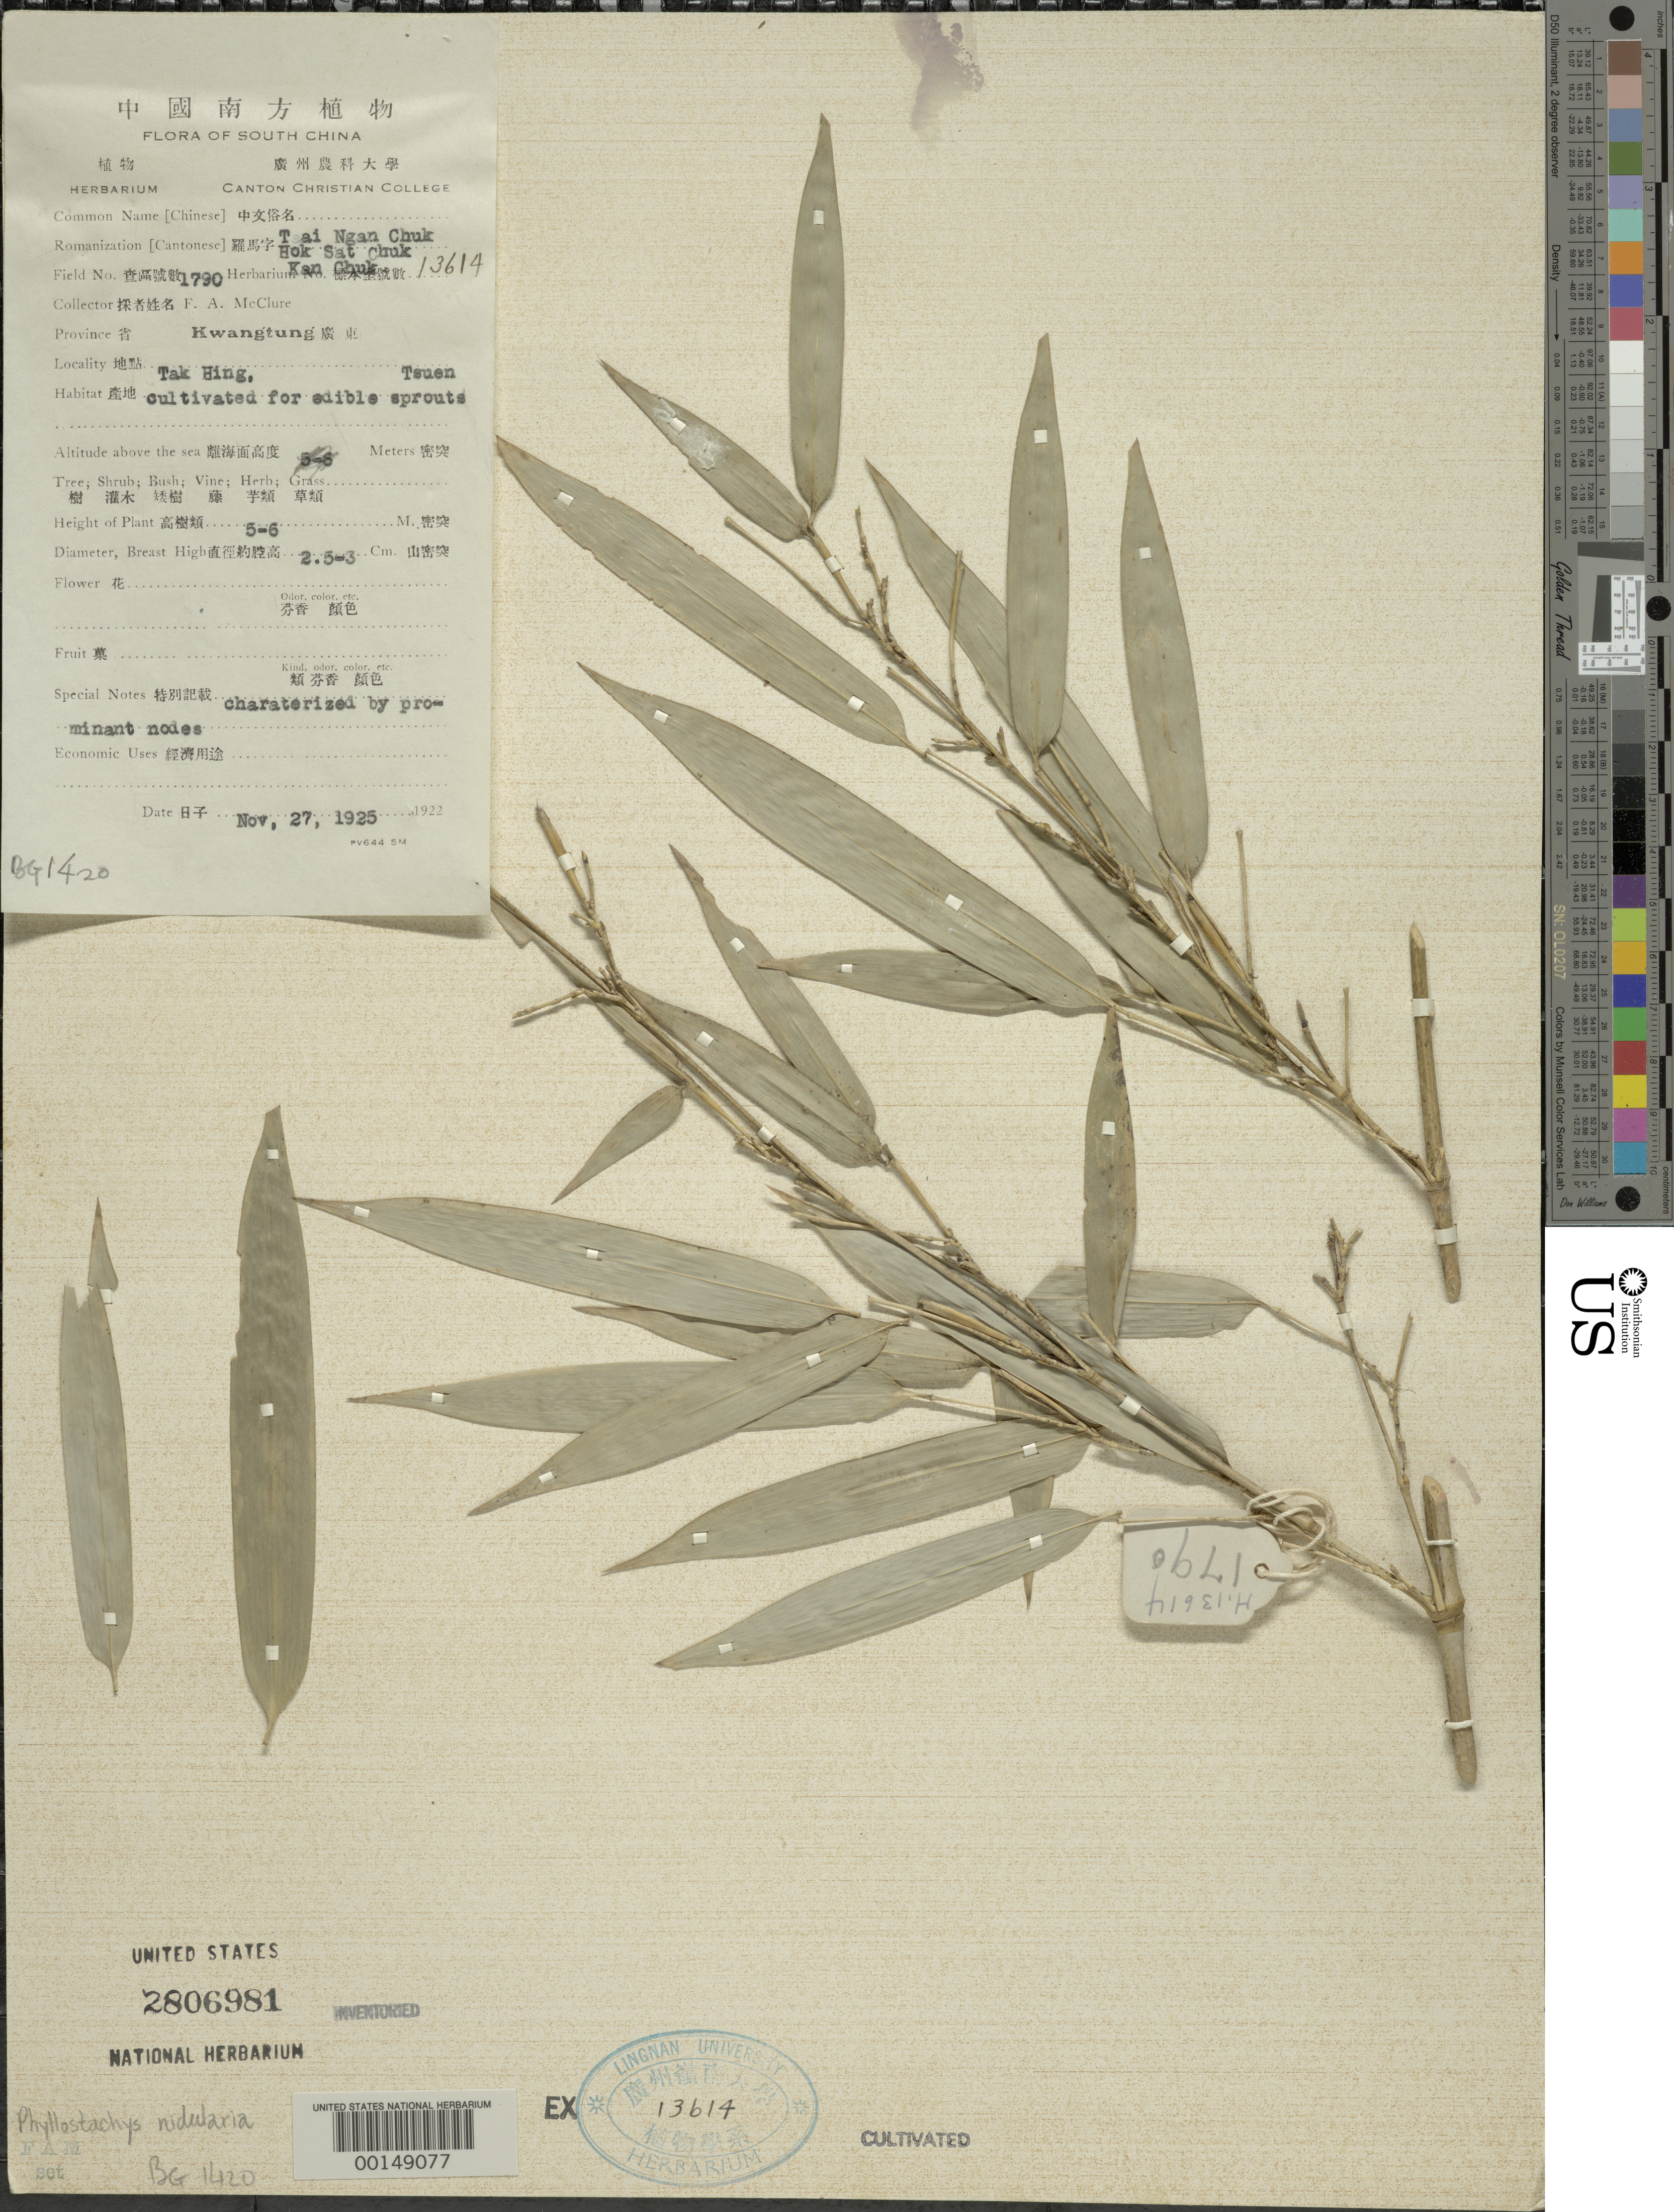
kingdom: Plantae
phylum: Tracheophyta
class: Liliopsida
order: Poales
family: Poaceae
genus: Phyllostachys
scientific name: Phyllostachys nidularia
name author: Munro ex Fenzi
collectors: F. A. McClure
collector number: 1790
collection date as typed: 27 Nov 1925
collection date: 1925-11-27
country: China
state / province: Guangdong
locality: Tak hing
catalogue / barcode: US 2806981